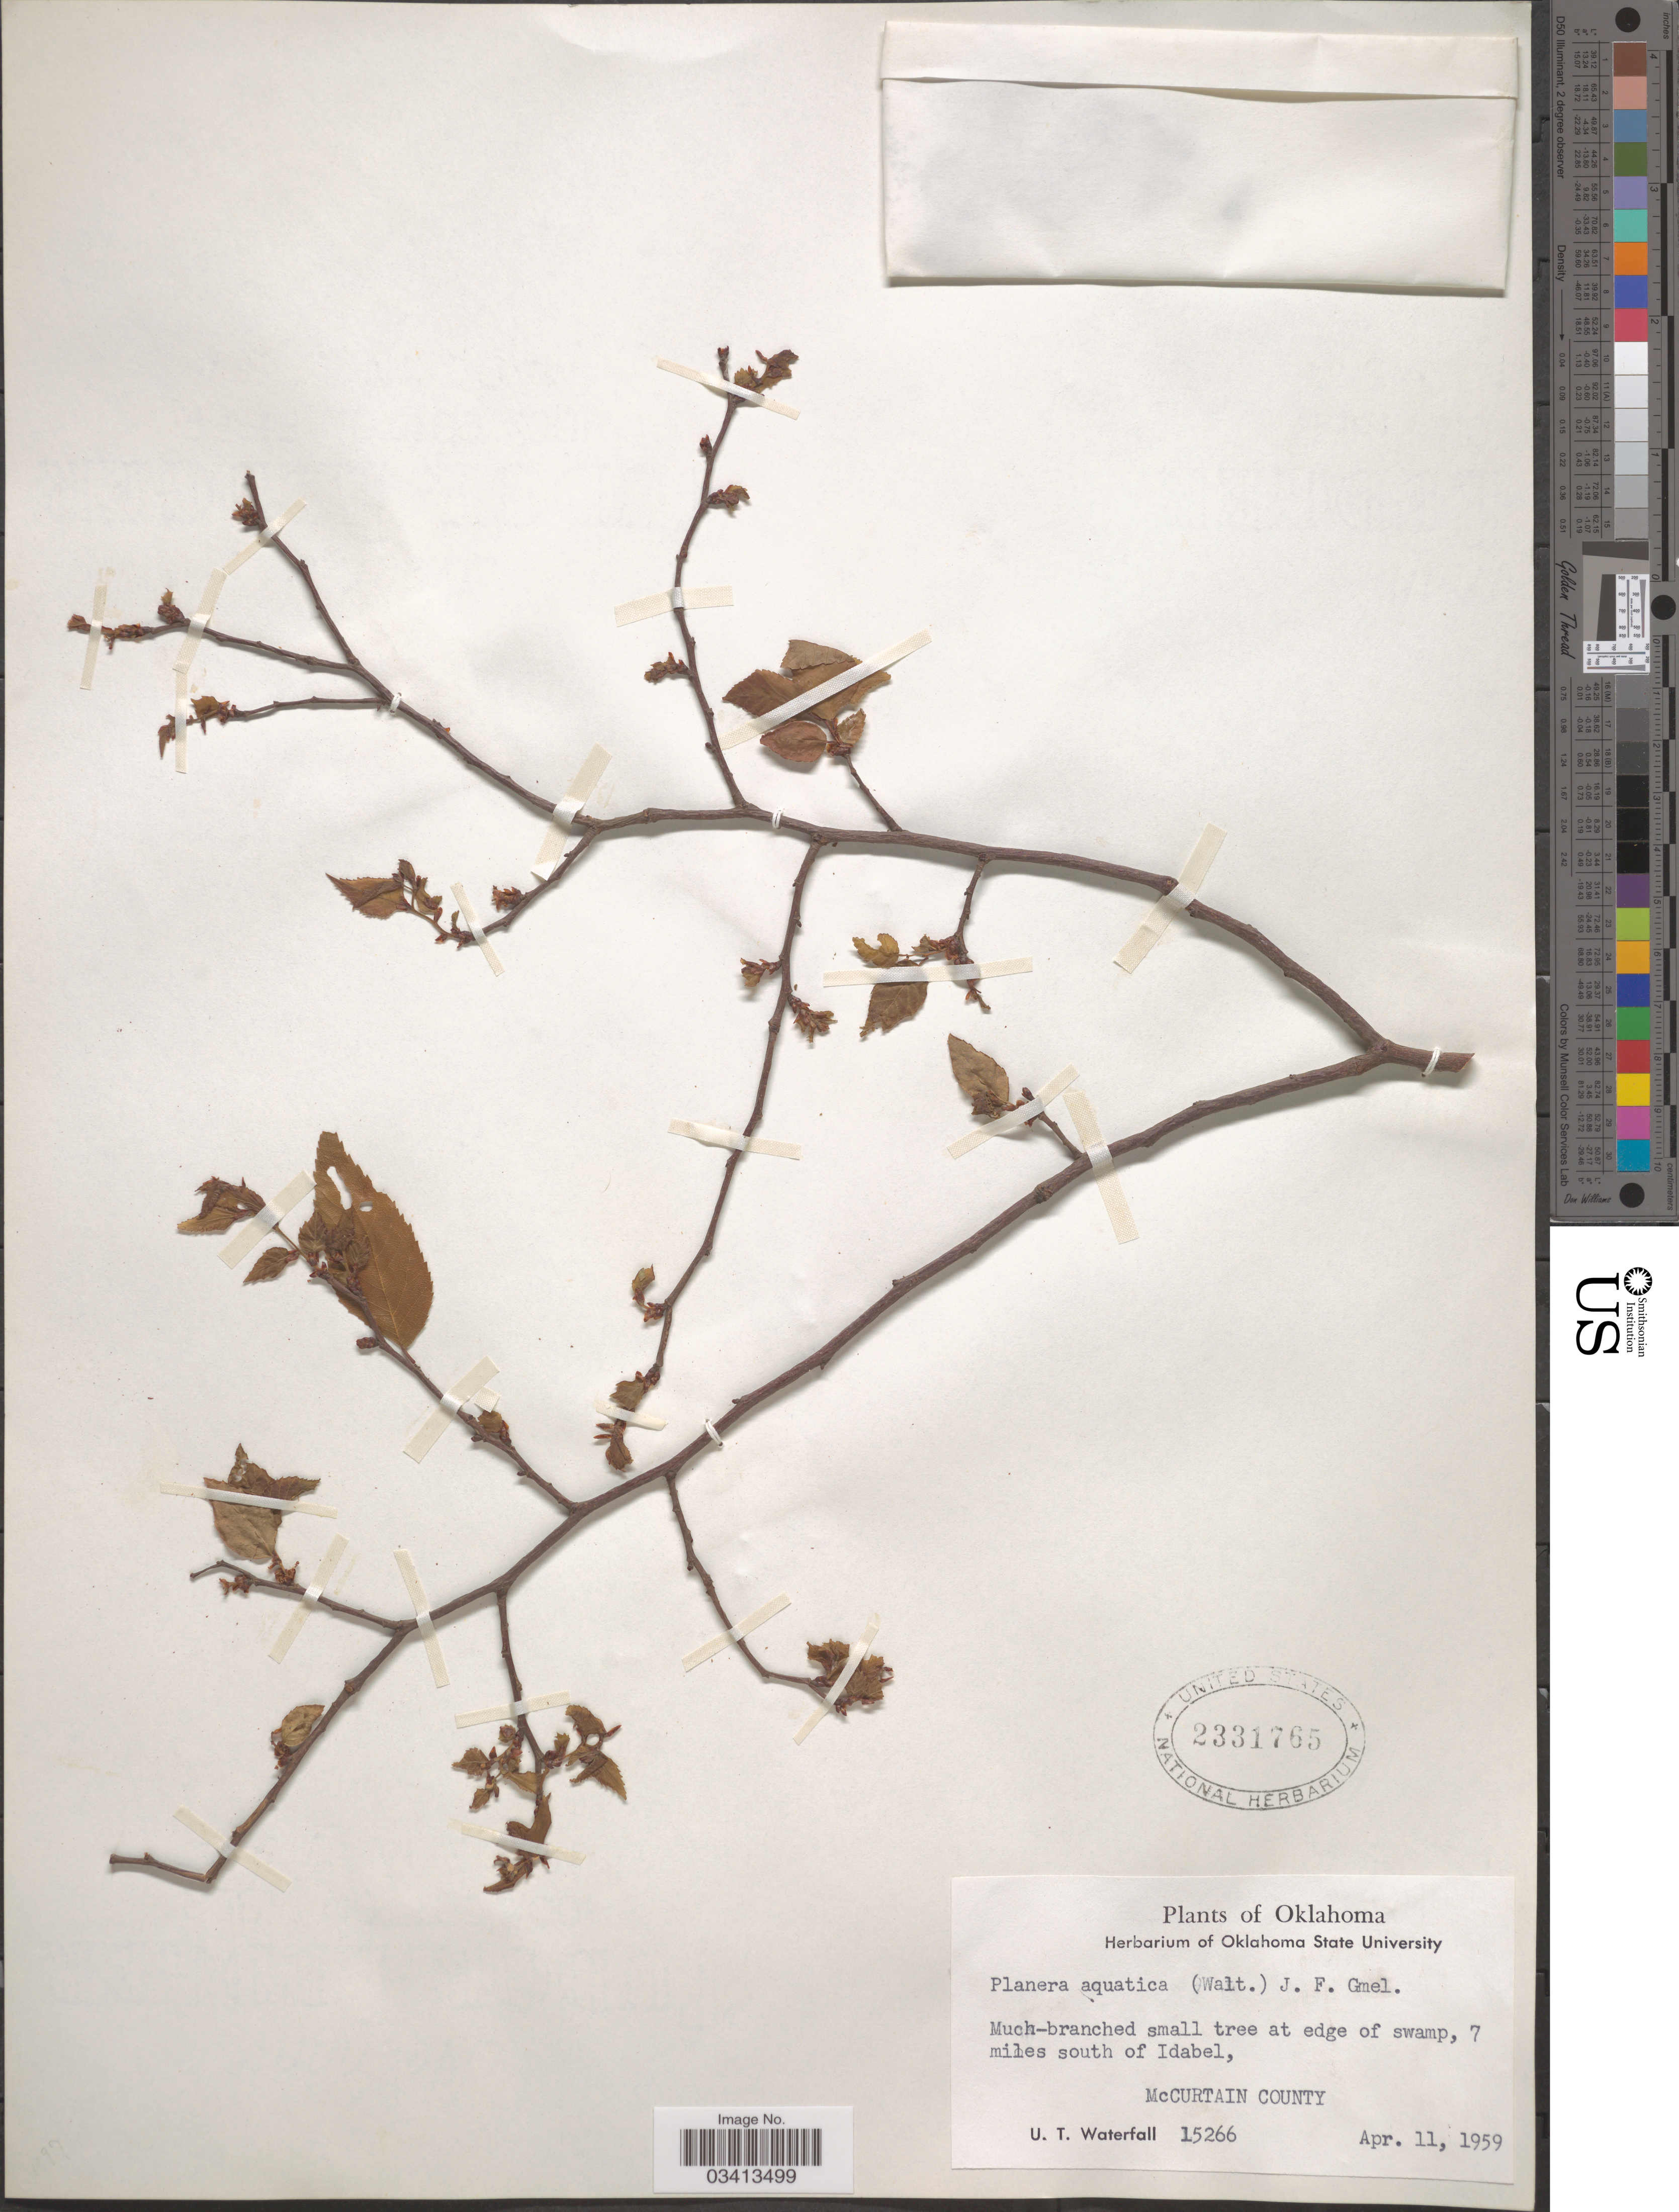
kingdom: Plantae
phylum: Tracheophyta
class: Magnoliopsida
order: Rosales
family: Ulmaceae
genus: Planera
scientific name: Planera aquatica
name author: J.F. Gmel.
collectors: U. T. Waterfall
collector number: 15266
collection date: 1959-04-11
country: United States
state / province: Oklahoma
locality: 7 miles south of Idabel, McCurtain County.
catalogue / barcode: US 2331765